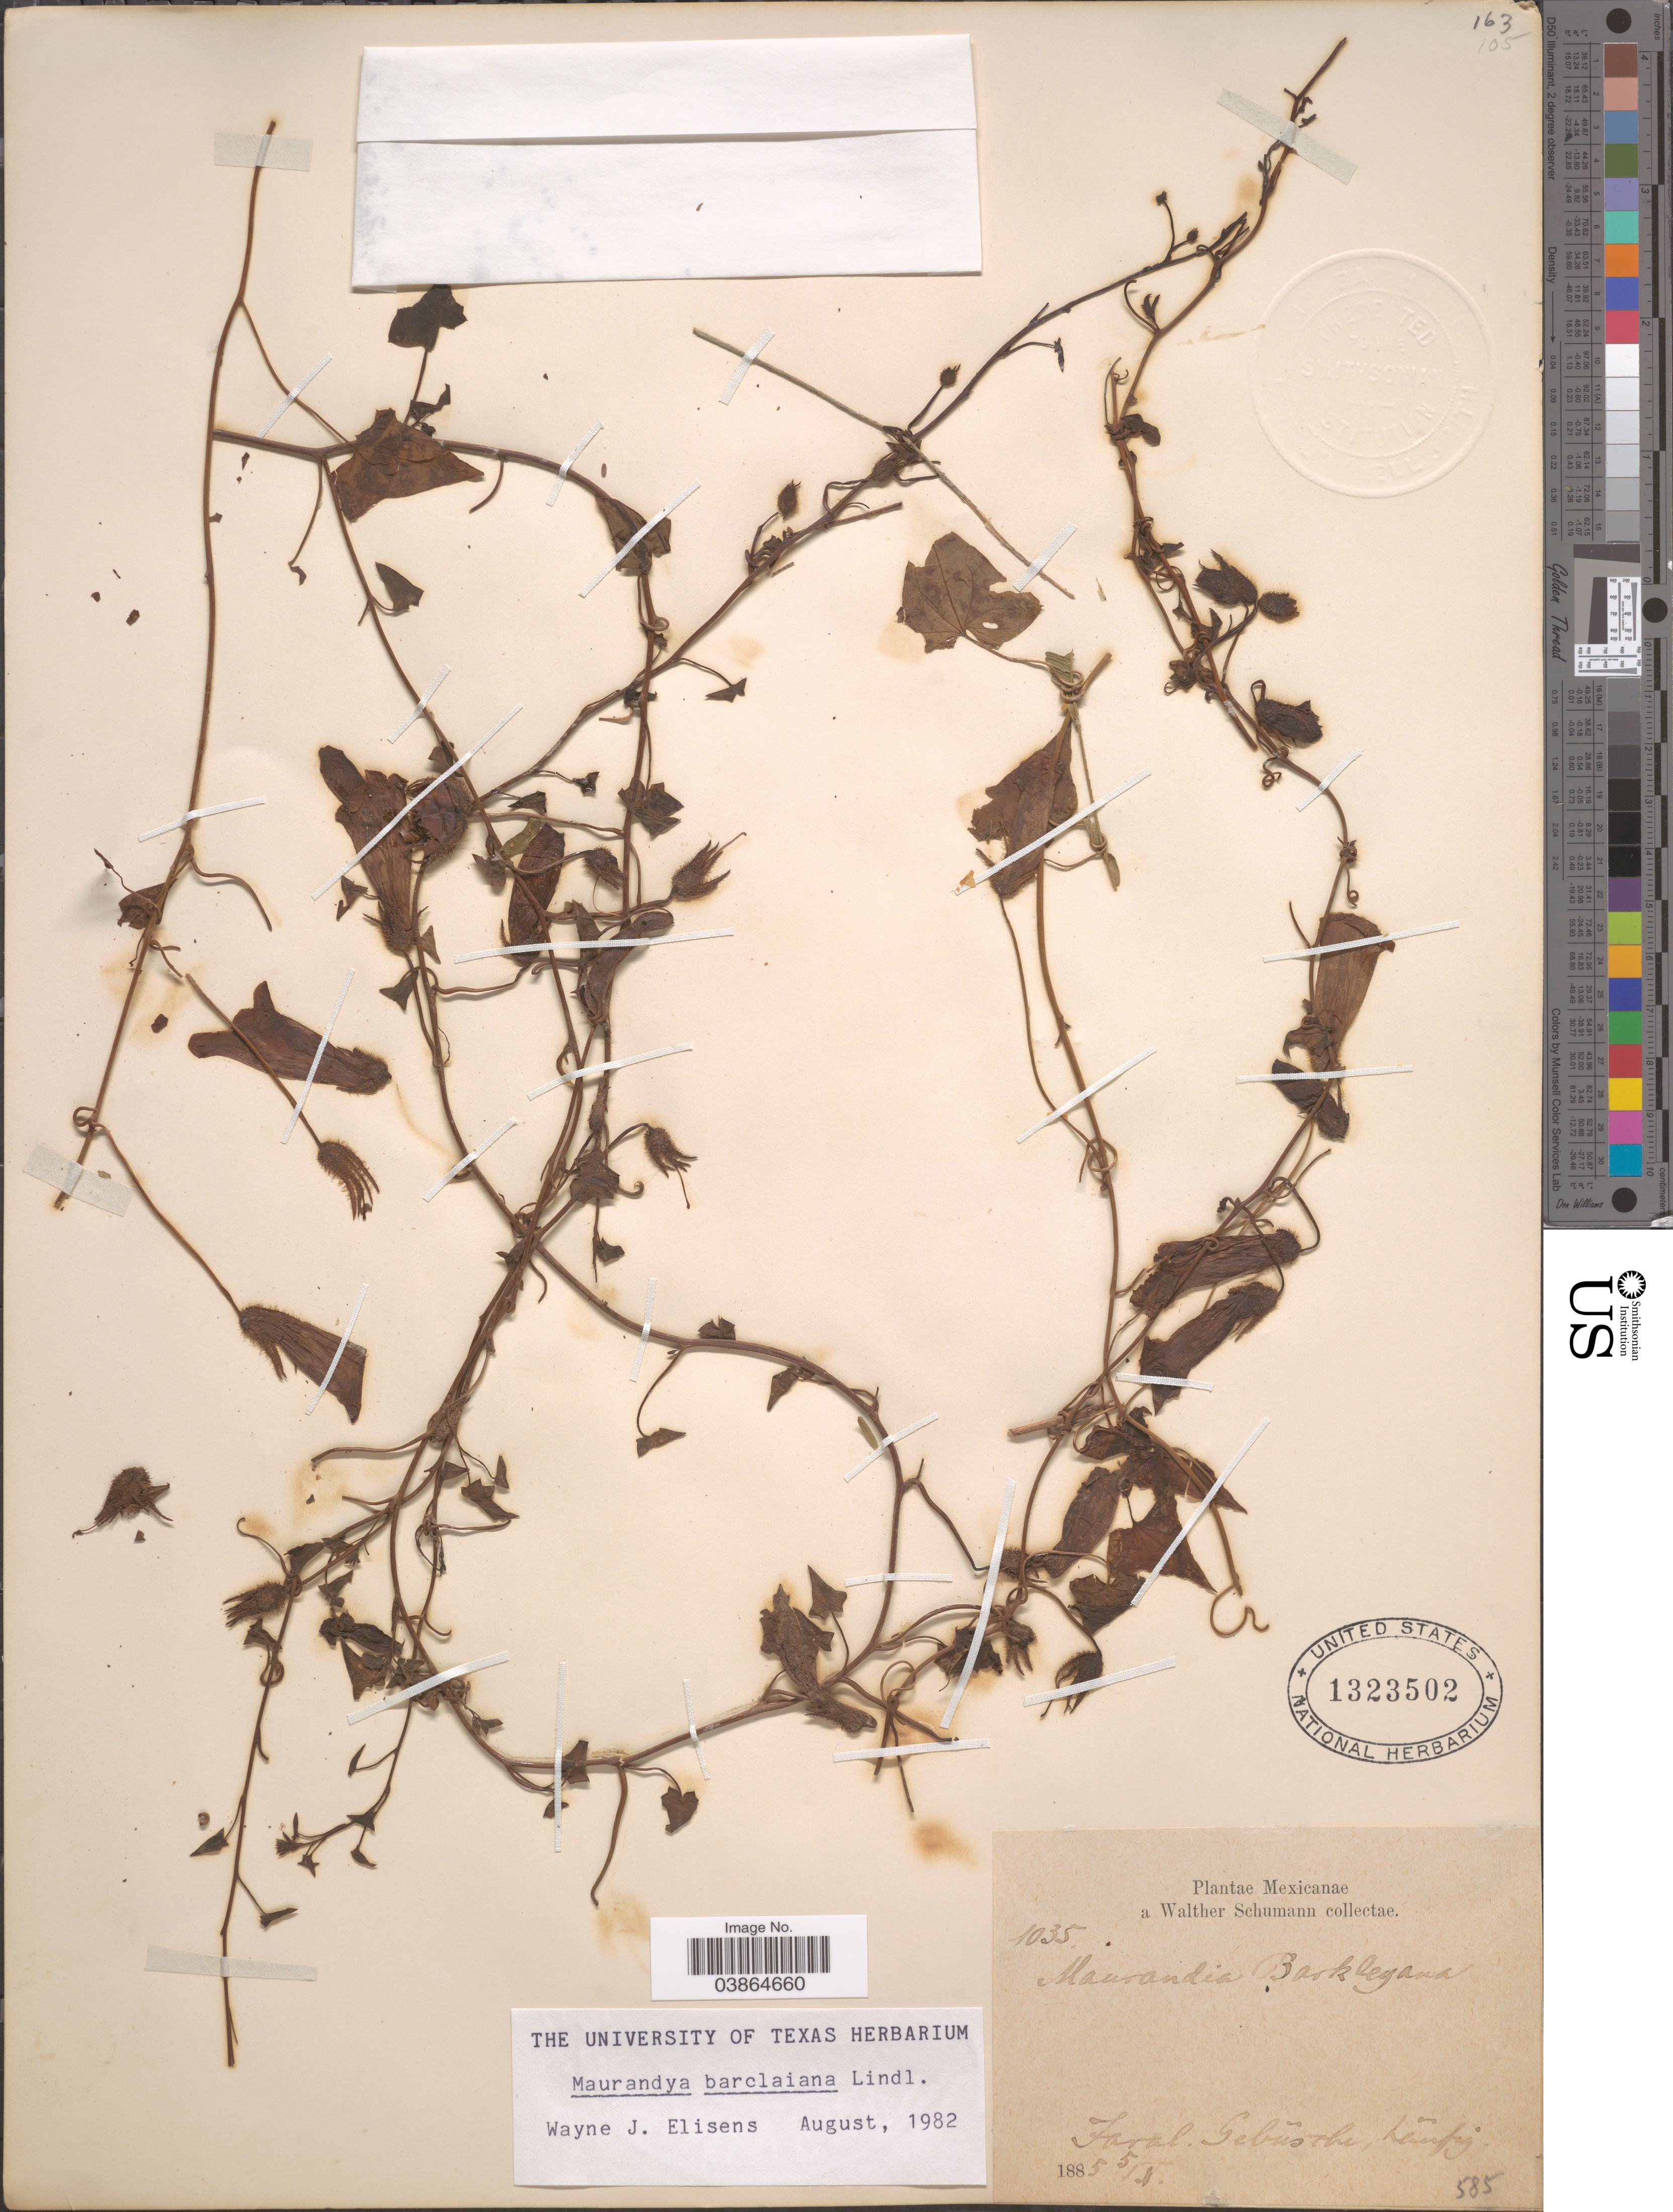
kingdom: Plantae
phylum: Tracheophyta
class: Magnoliopsida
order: Lamiales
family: Plantaginaceae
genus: Maurandya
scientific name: Maurandya barclayana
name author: Lindl.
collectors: W. Schumann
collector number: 1035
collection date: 1885-10-05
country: Mexico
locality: Faral, Gebüsche, Laufig.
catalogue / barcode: US 1323502